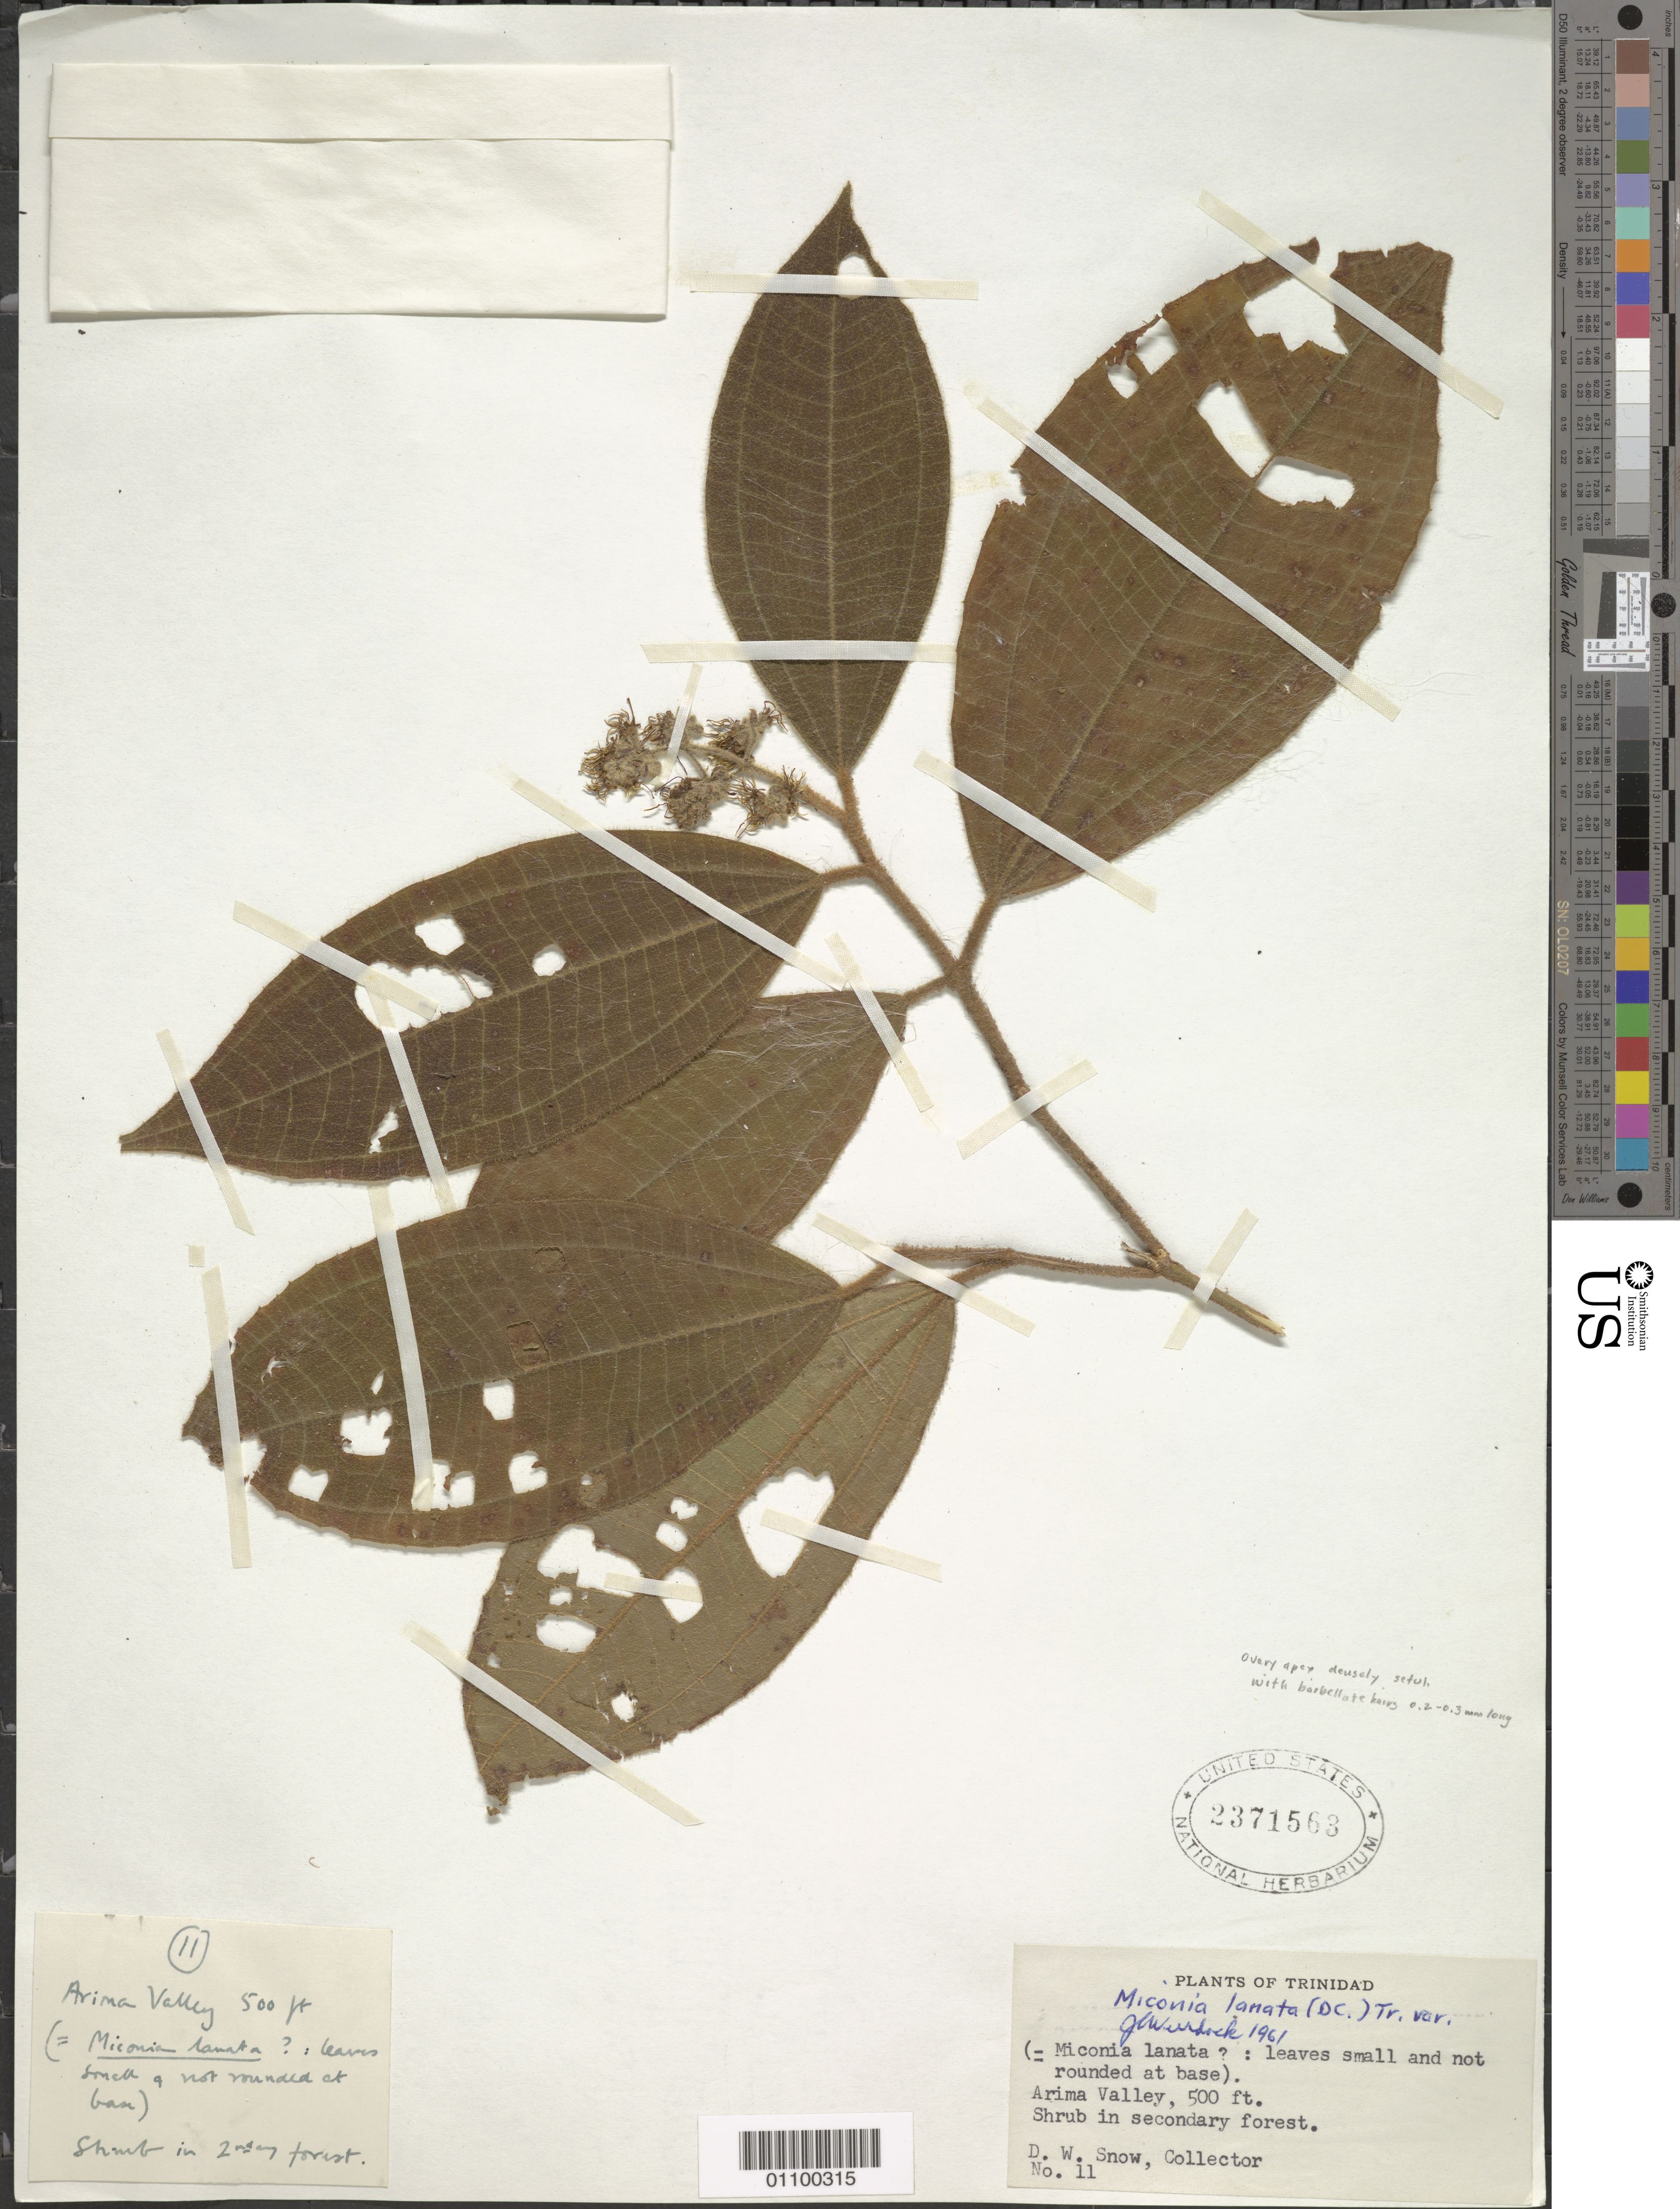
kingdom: Plantae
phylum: Tracheophyta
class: Magnoliopsida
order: Myrtales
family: Melastomataceae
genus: Miconia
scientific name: Miconia lanata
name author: (DC.) Triana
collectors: D. Snow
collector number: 11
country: Trinidad and Tobago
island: Trinidad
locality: Arima Valley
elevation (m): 152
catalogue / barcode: US 2371563